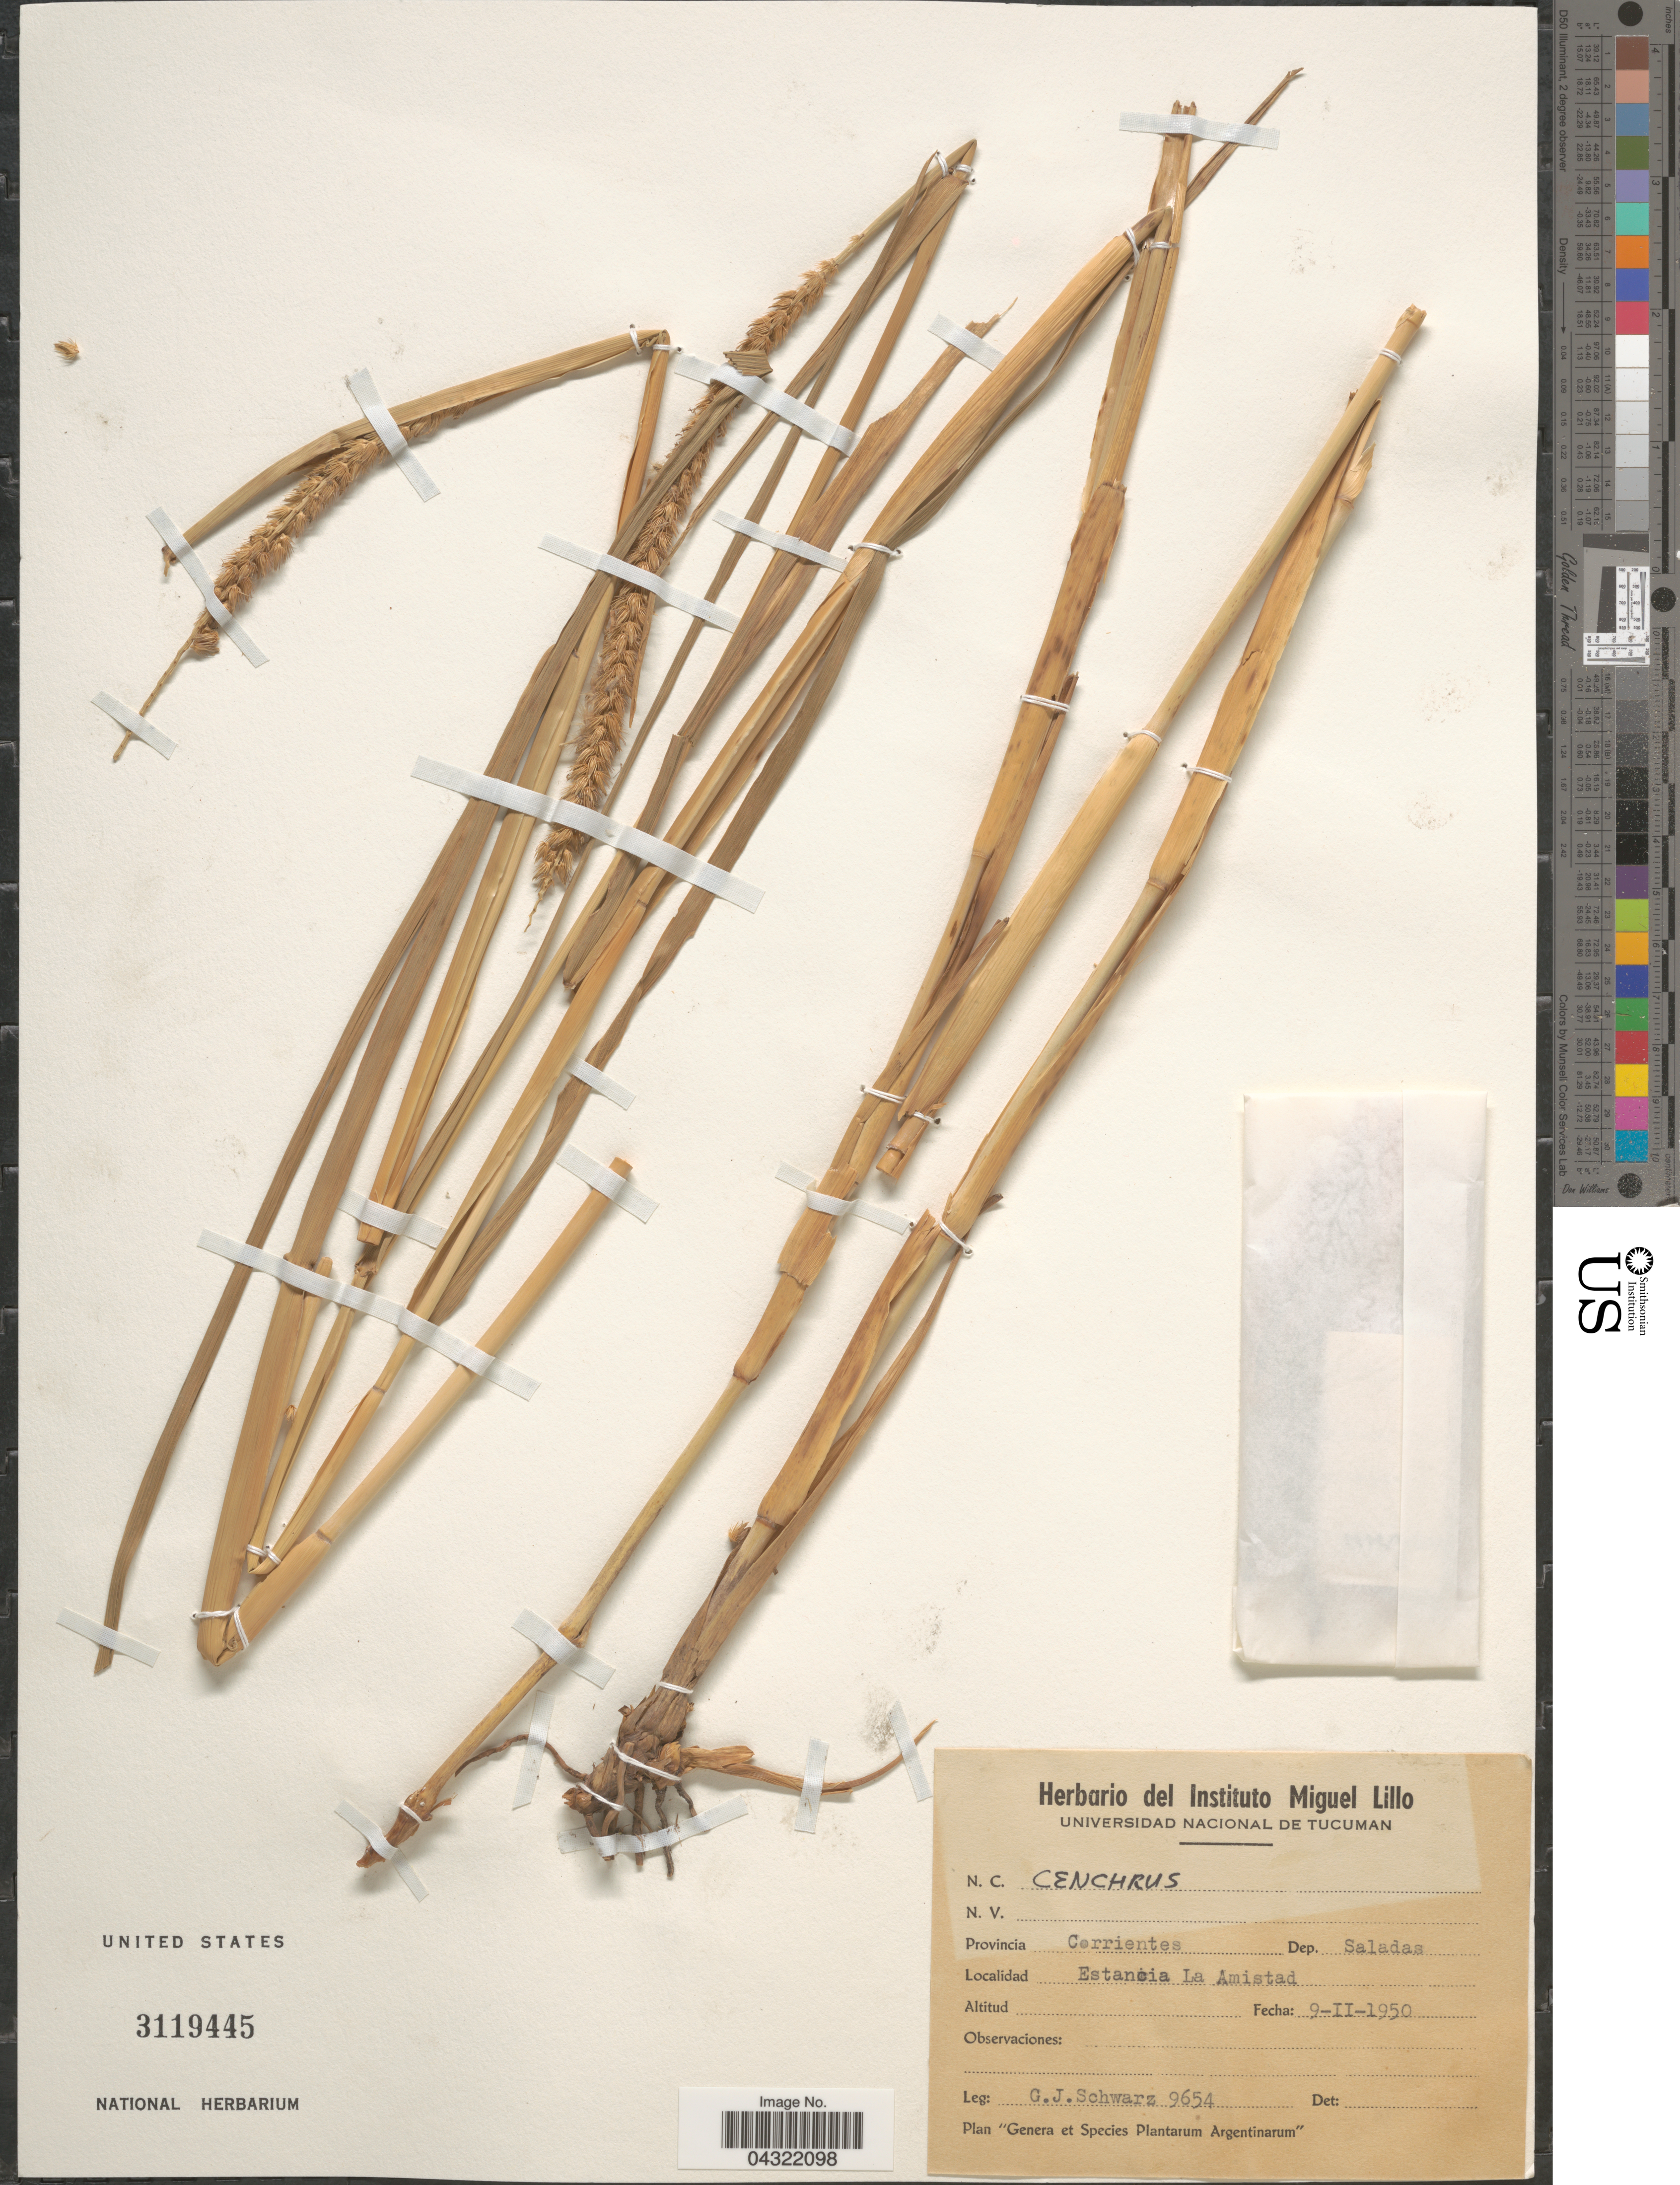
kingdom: Plantae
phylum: Tracheophyta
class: Liliopsida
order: Poales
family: Poaceae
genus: Cenchrus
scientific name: Cenchrus sp.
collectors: G. J. Schwarz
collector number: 9654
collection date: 1950-02-09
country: Argentina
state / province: Corrientes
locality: Dep. Saladas. Estancia La Amistad.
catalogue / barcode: US 3119445